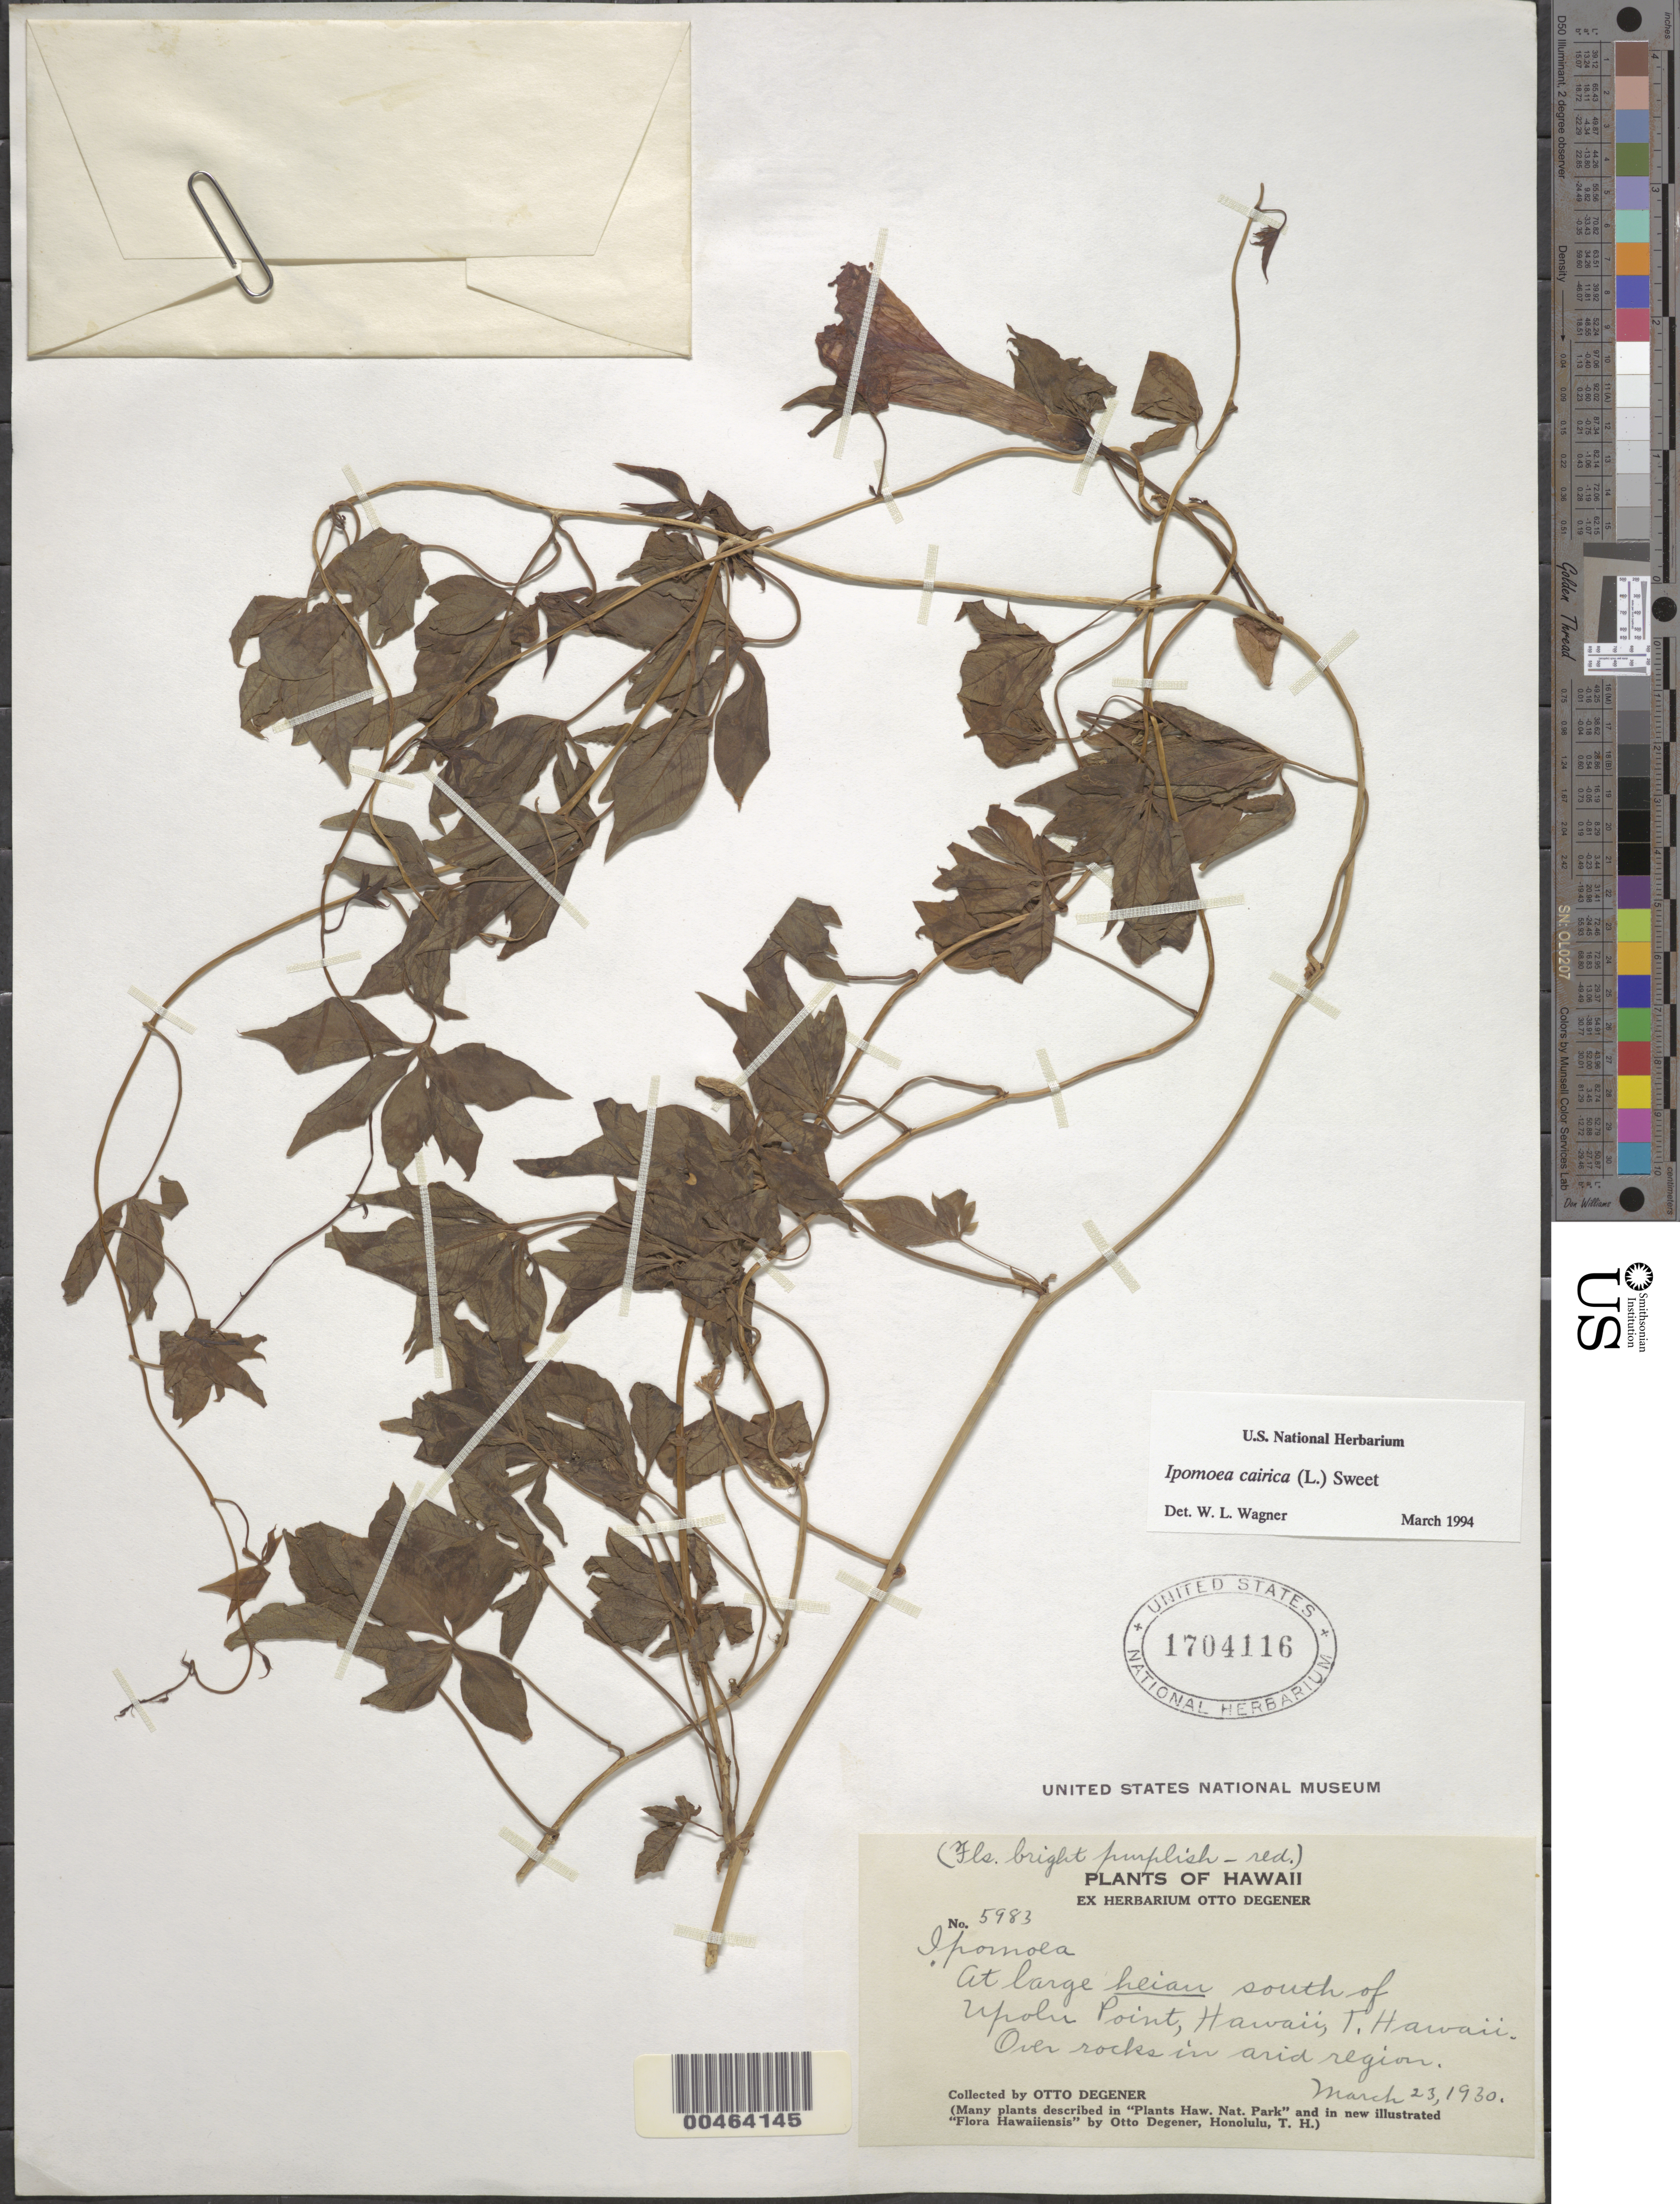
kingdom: Plantae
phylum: Tracheophyta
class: Magnoliopsida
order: Solanales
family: Convolvulaceae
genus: Ipomoea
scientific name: Ipomoea cairica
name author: (L.) Sweet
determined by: Wagner, W. L., (BOT), Smithsonian Institution - National Museum of Natural History (UNITED STATES)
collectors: O. Degener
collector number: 5983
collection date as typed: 23 Mar 1930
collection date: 1930-03-23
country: United States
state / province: Hawaii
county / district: Hawaii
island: Hawaii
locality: At large heiau south of Upolu Point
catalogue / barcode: US 1704116